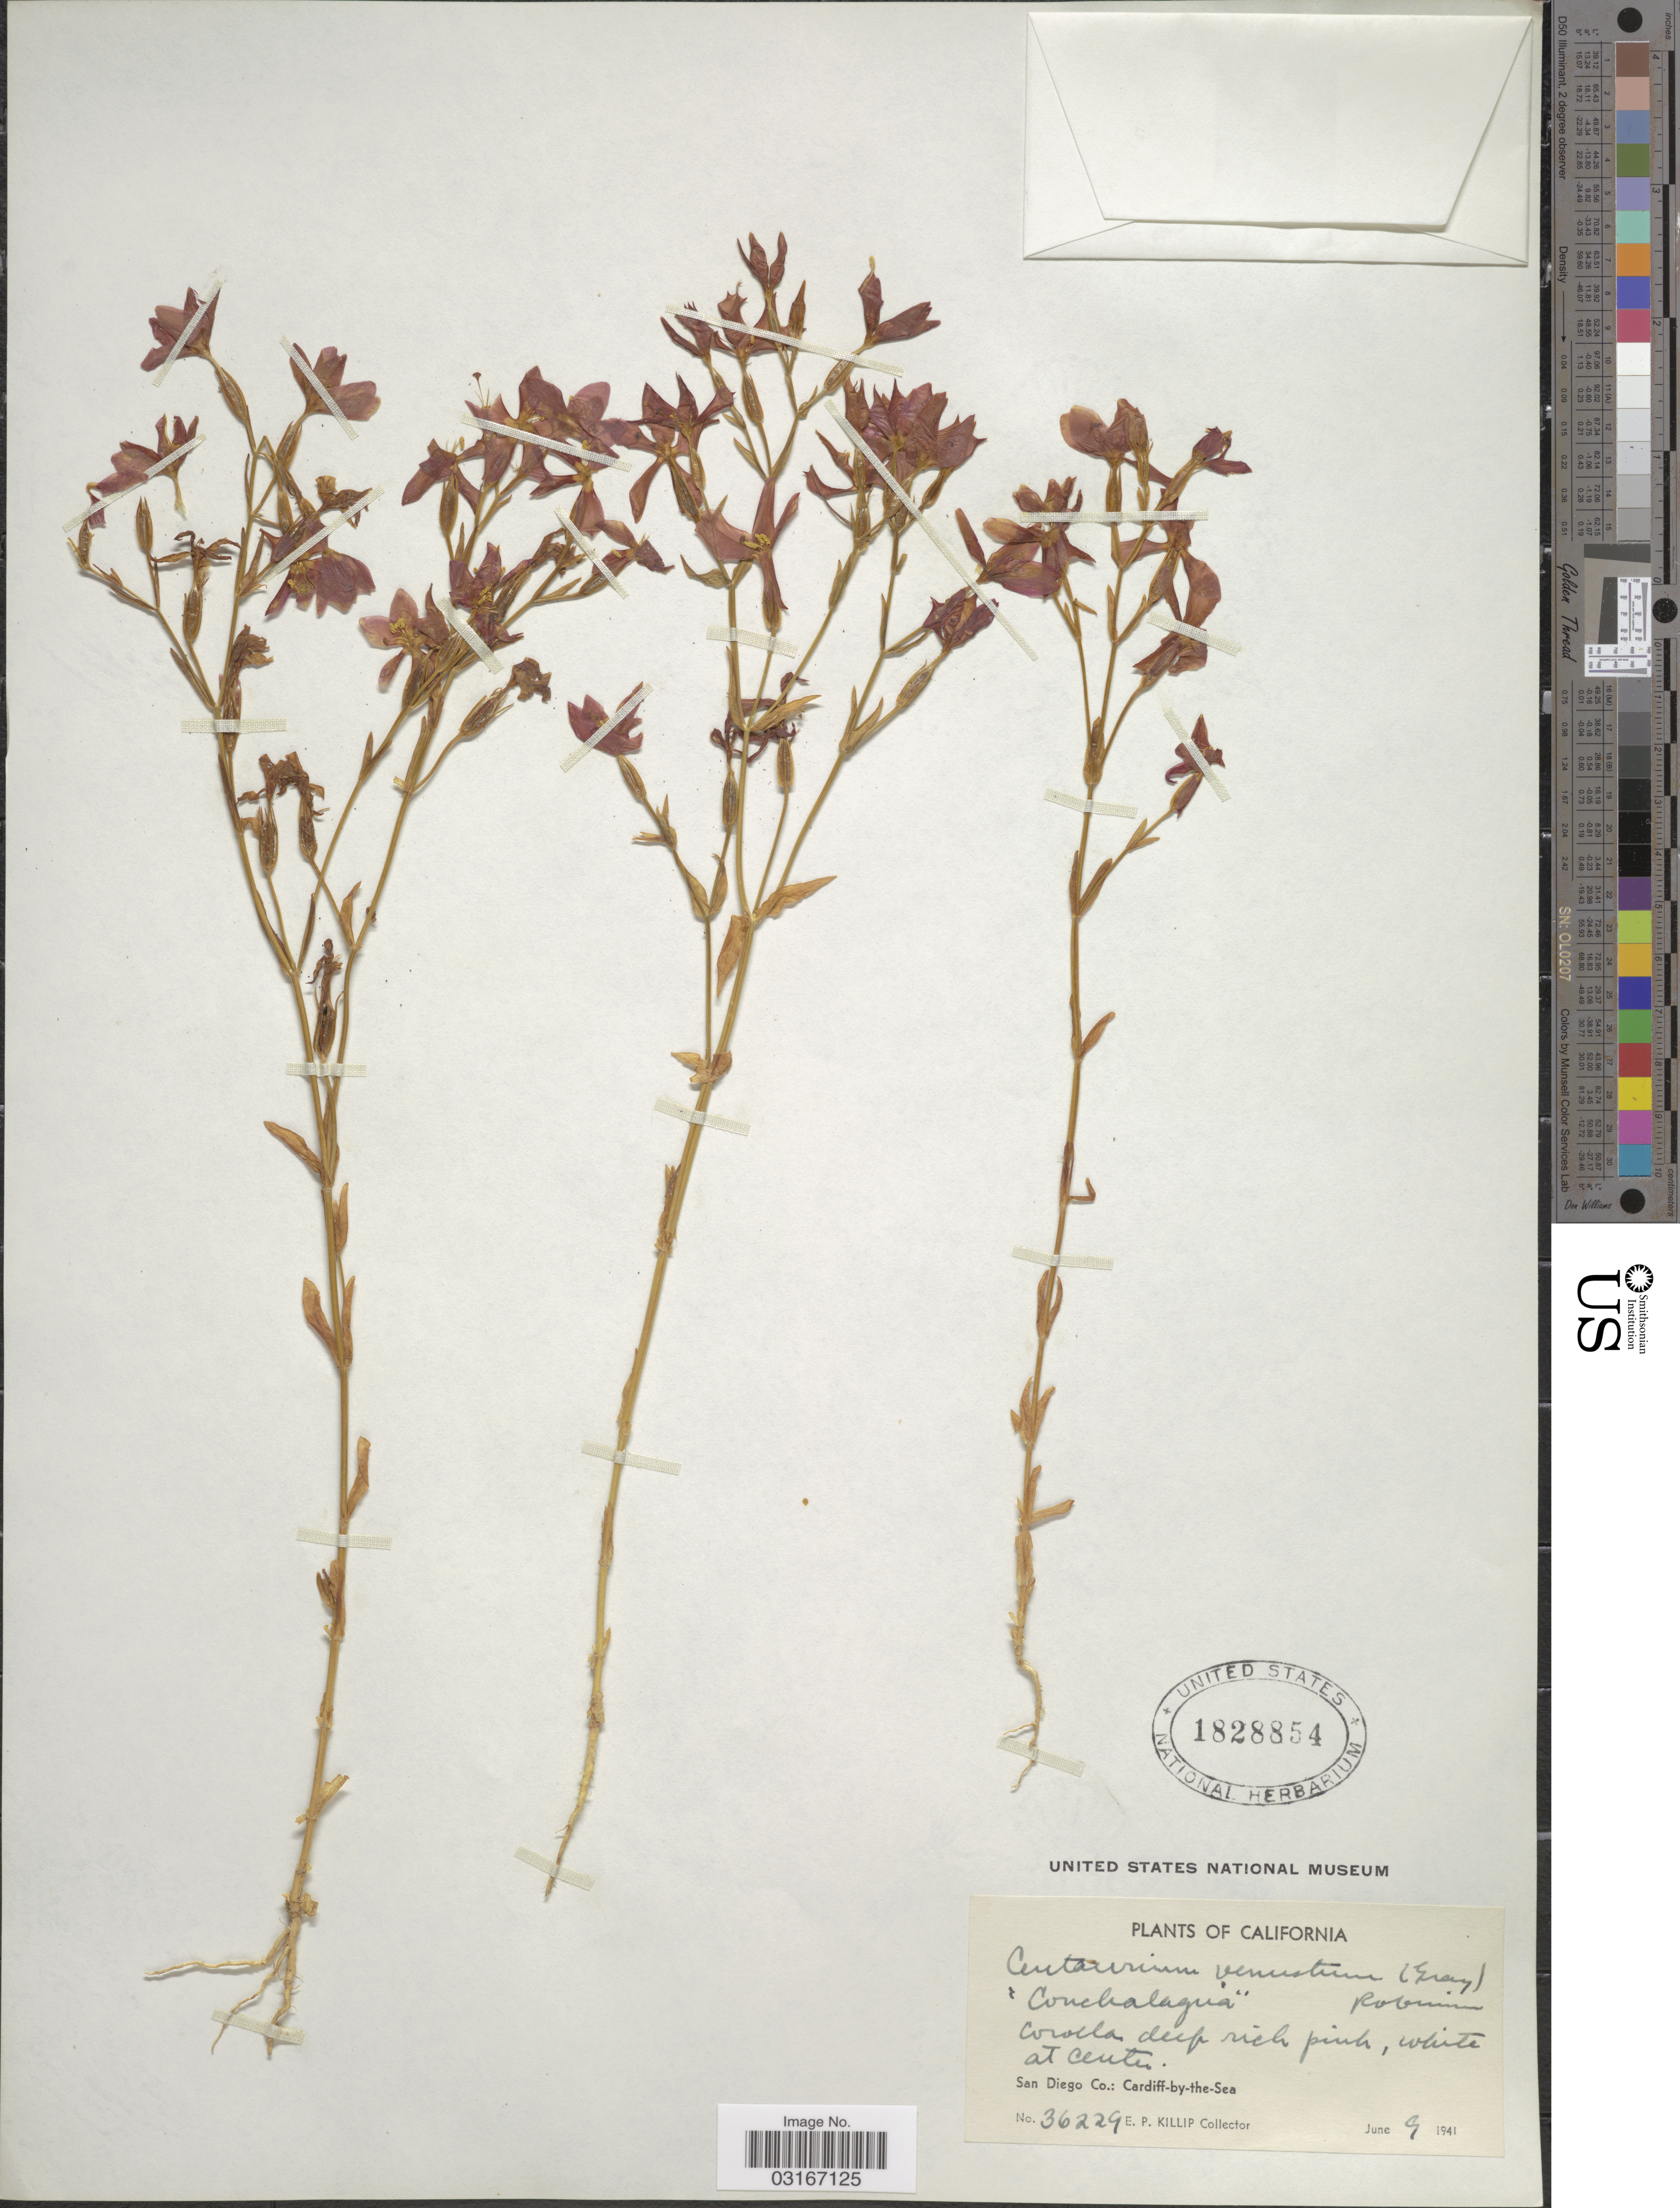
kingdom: Plantae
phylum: Tracheophyta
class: Magnoliopsida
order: Gentianales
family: Gentianaceae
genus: Centaurium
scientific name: Centaurium venustum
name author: (A. Gray) B.L. Rob.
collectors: E. P. Killip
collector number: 36229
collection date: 1941-06-09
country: United States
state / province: California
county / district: San Diego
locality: San Diego Co.: Cardiff-by-the-Sea.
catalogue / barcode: US 1828854